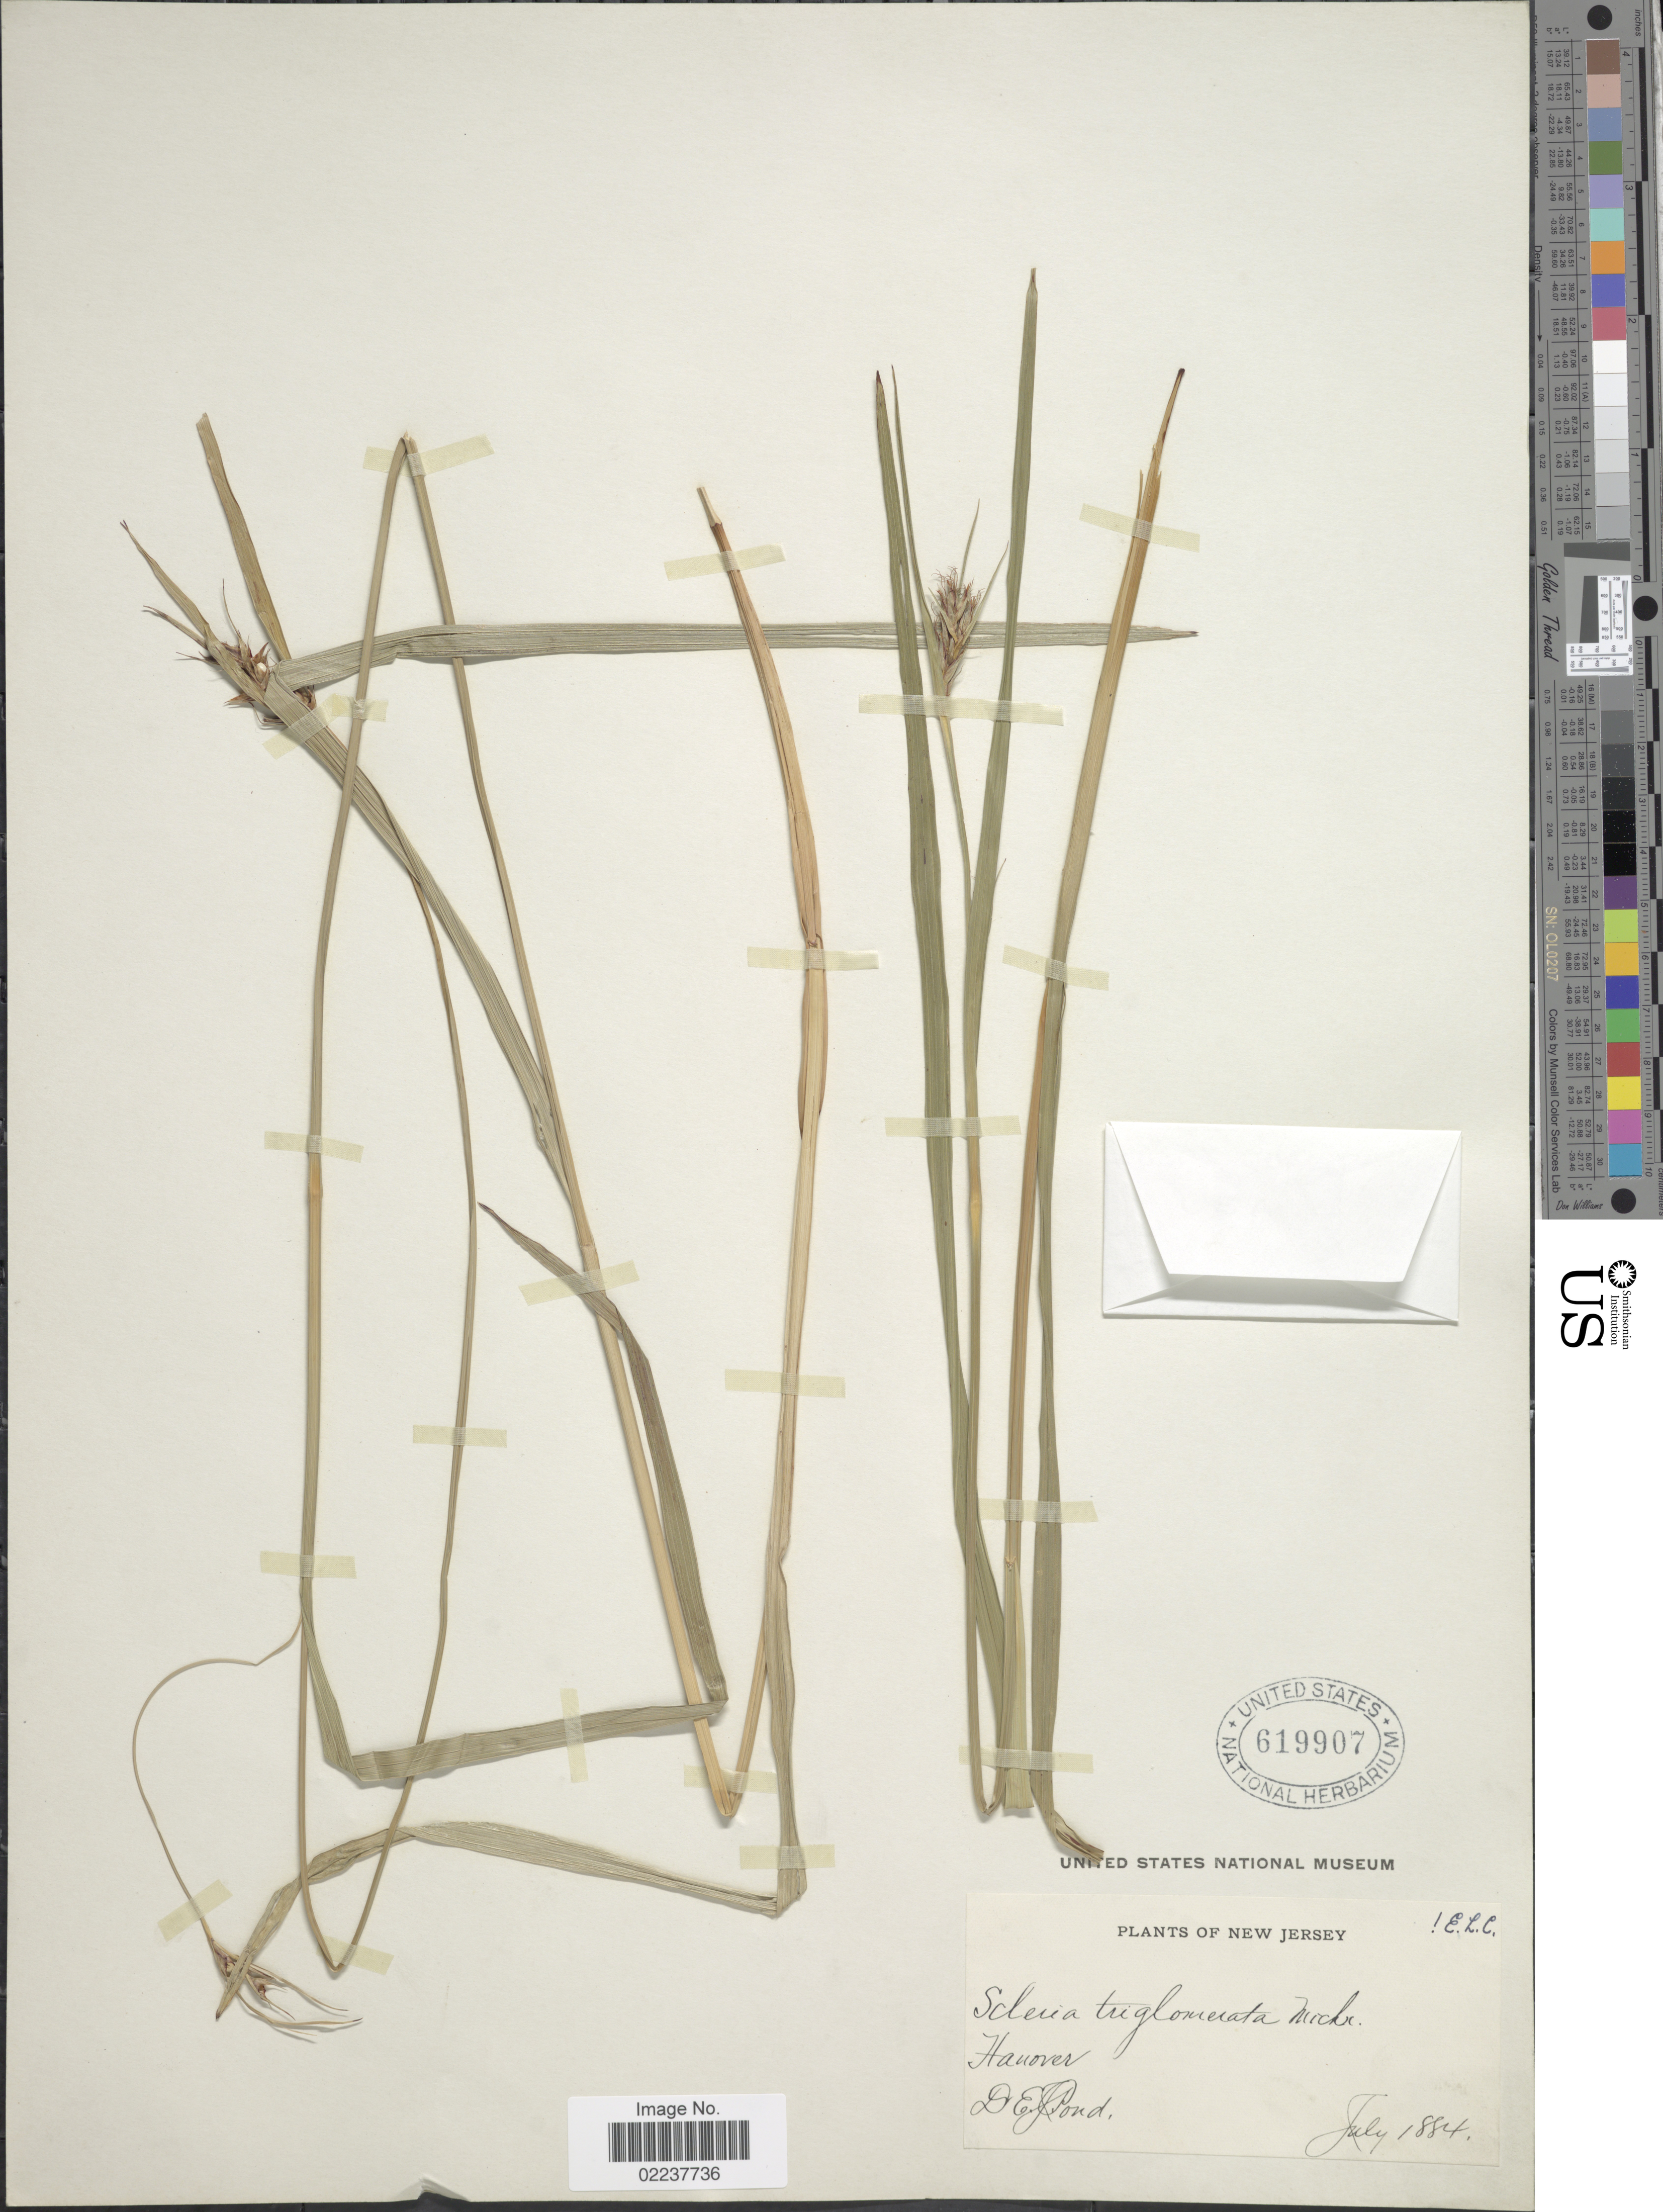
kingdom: Plantae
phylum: Tracheophyta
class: Liliopsida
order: Poales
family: Cyperaceae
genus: Scleria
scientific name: Scleria triglomerata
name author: Michx.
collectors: D. Pond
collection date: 1884-07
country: United States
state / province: New Jersey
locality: Hanover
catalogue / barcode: US 619907